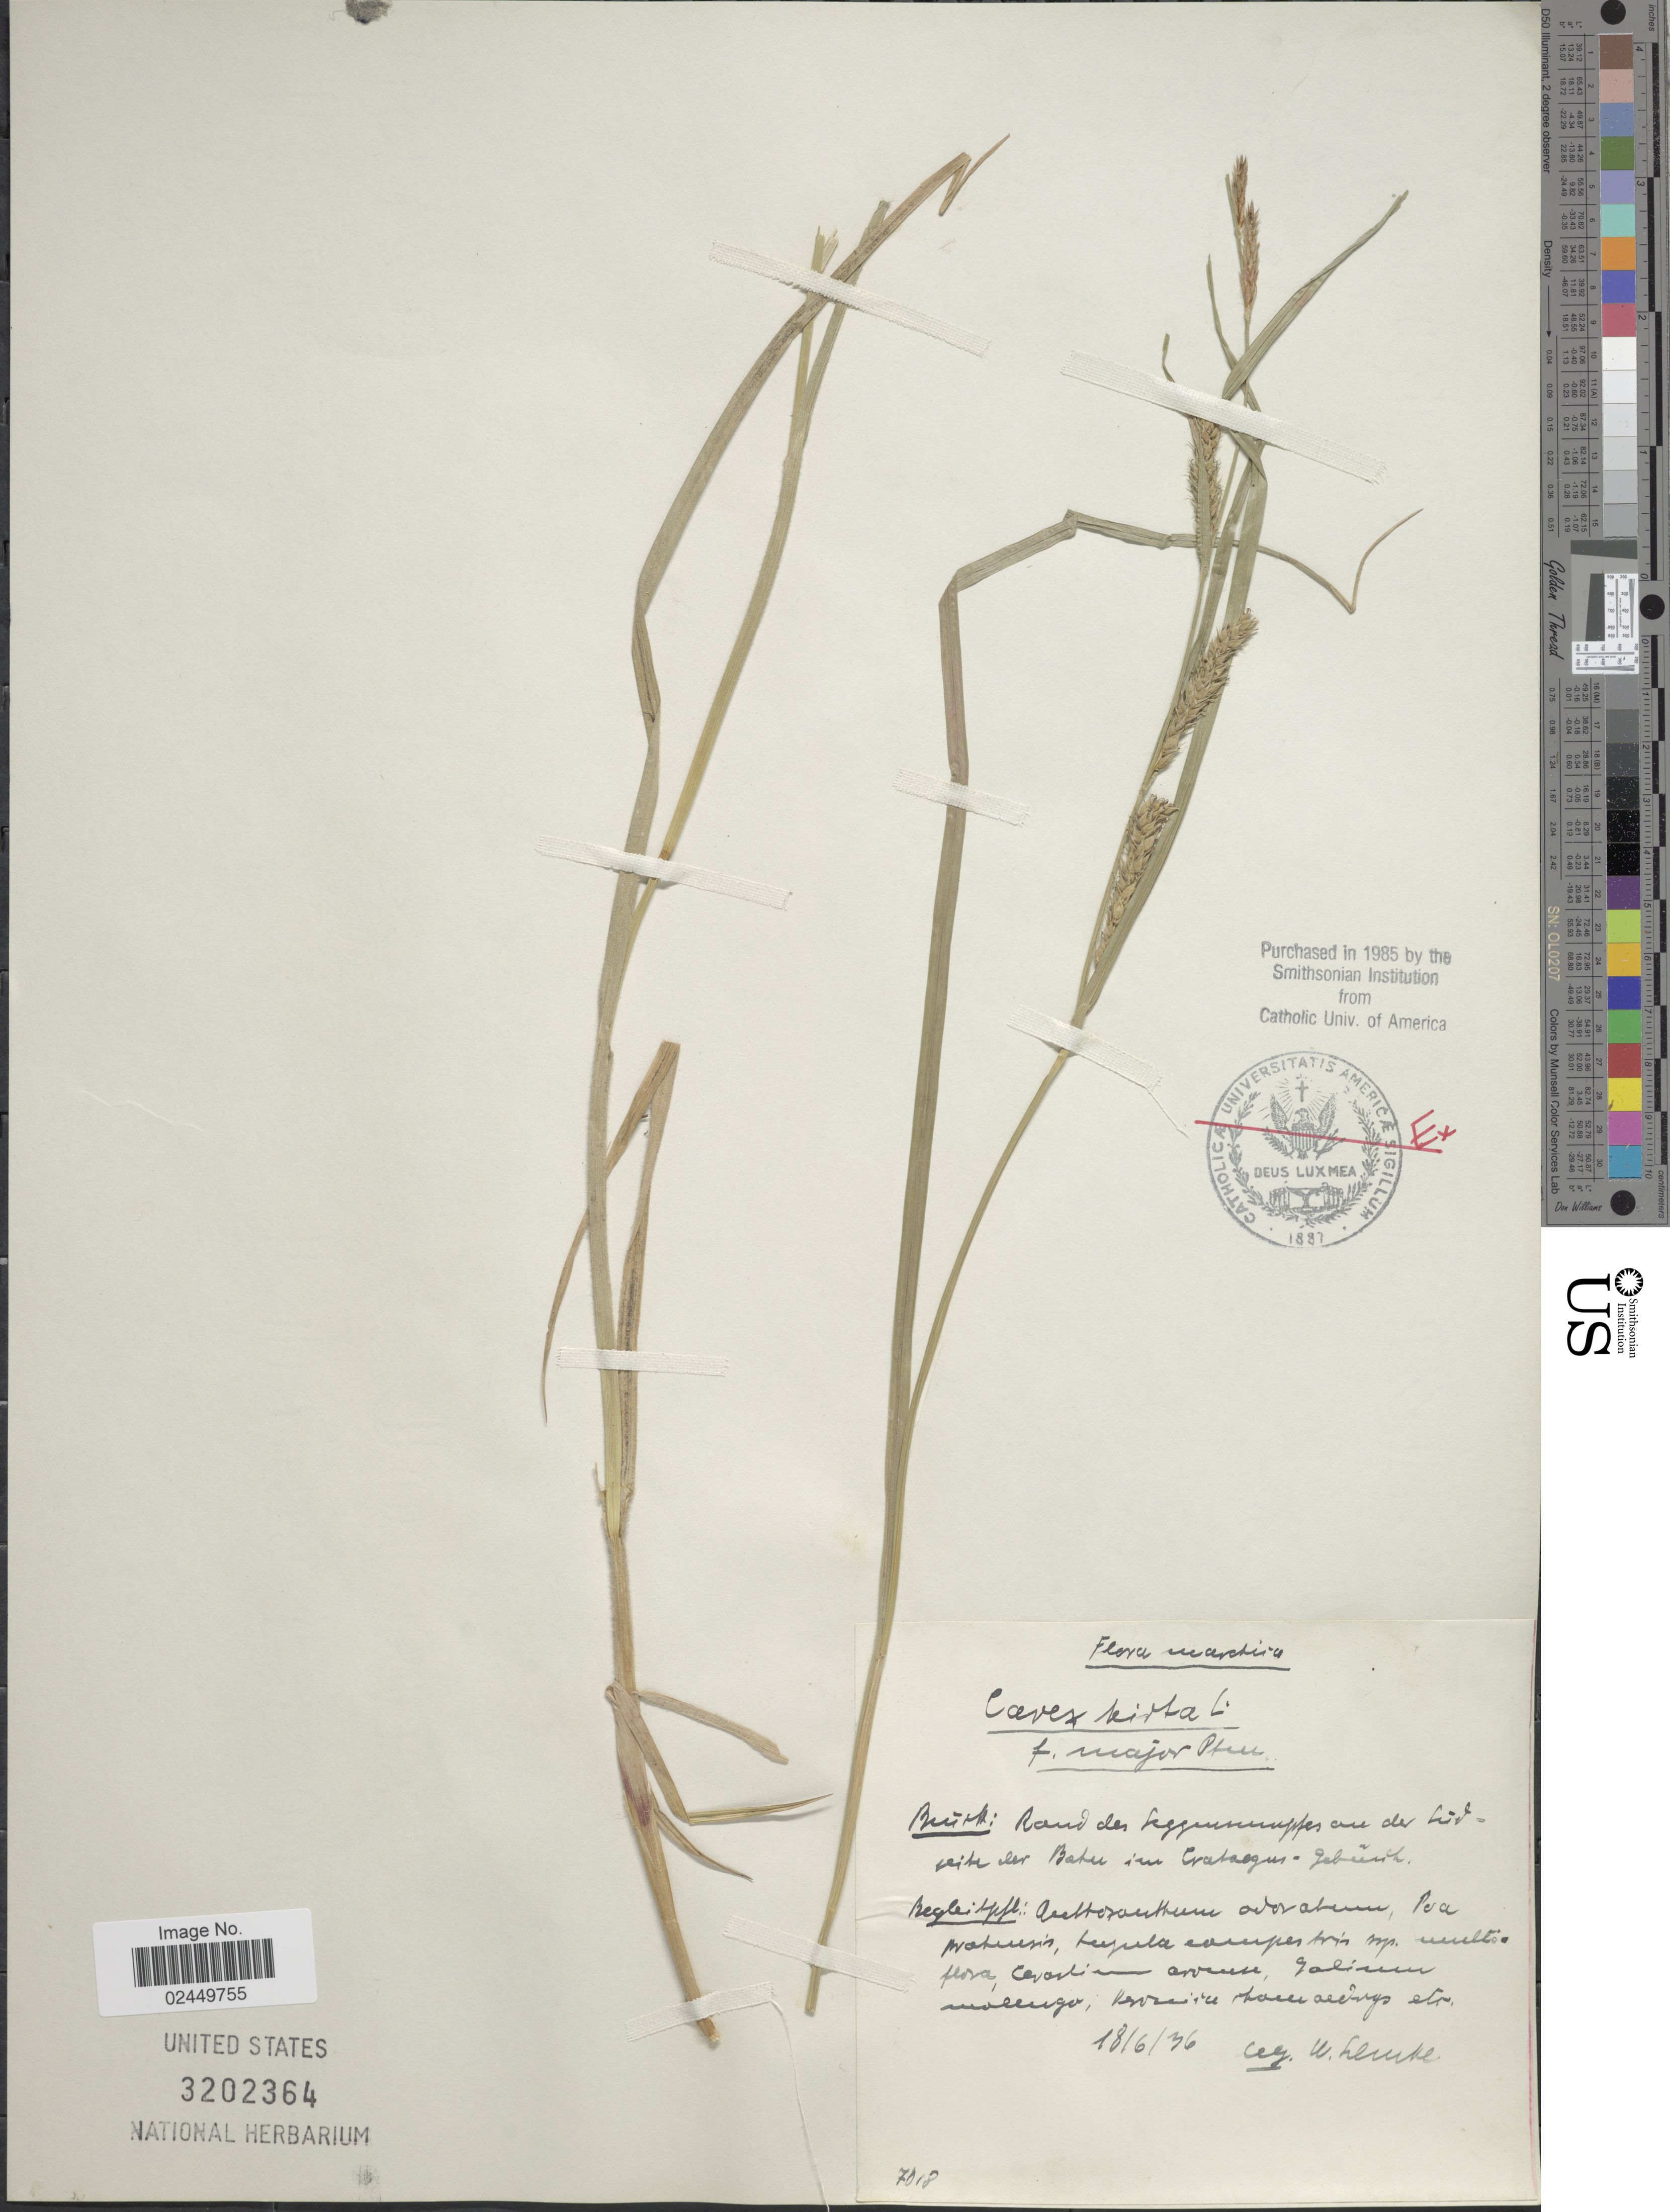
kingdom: Plantae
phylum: Tracheophyta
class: Liliopsida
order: Poales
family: Cyperaceae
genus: Carex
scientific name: Carex hirta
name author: L.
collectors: W. Lemke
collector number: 7018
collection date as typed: Transcribed d/m/y: 18/6/36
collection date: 1936-06-18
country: Germany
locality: Flora Marchica. Buisk: Rand des Seggernnussfes au der Lidveite der Bahu im Cratagus - Gebruks [interpreted]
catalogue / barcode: US 3202364